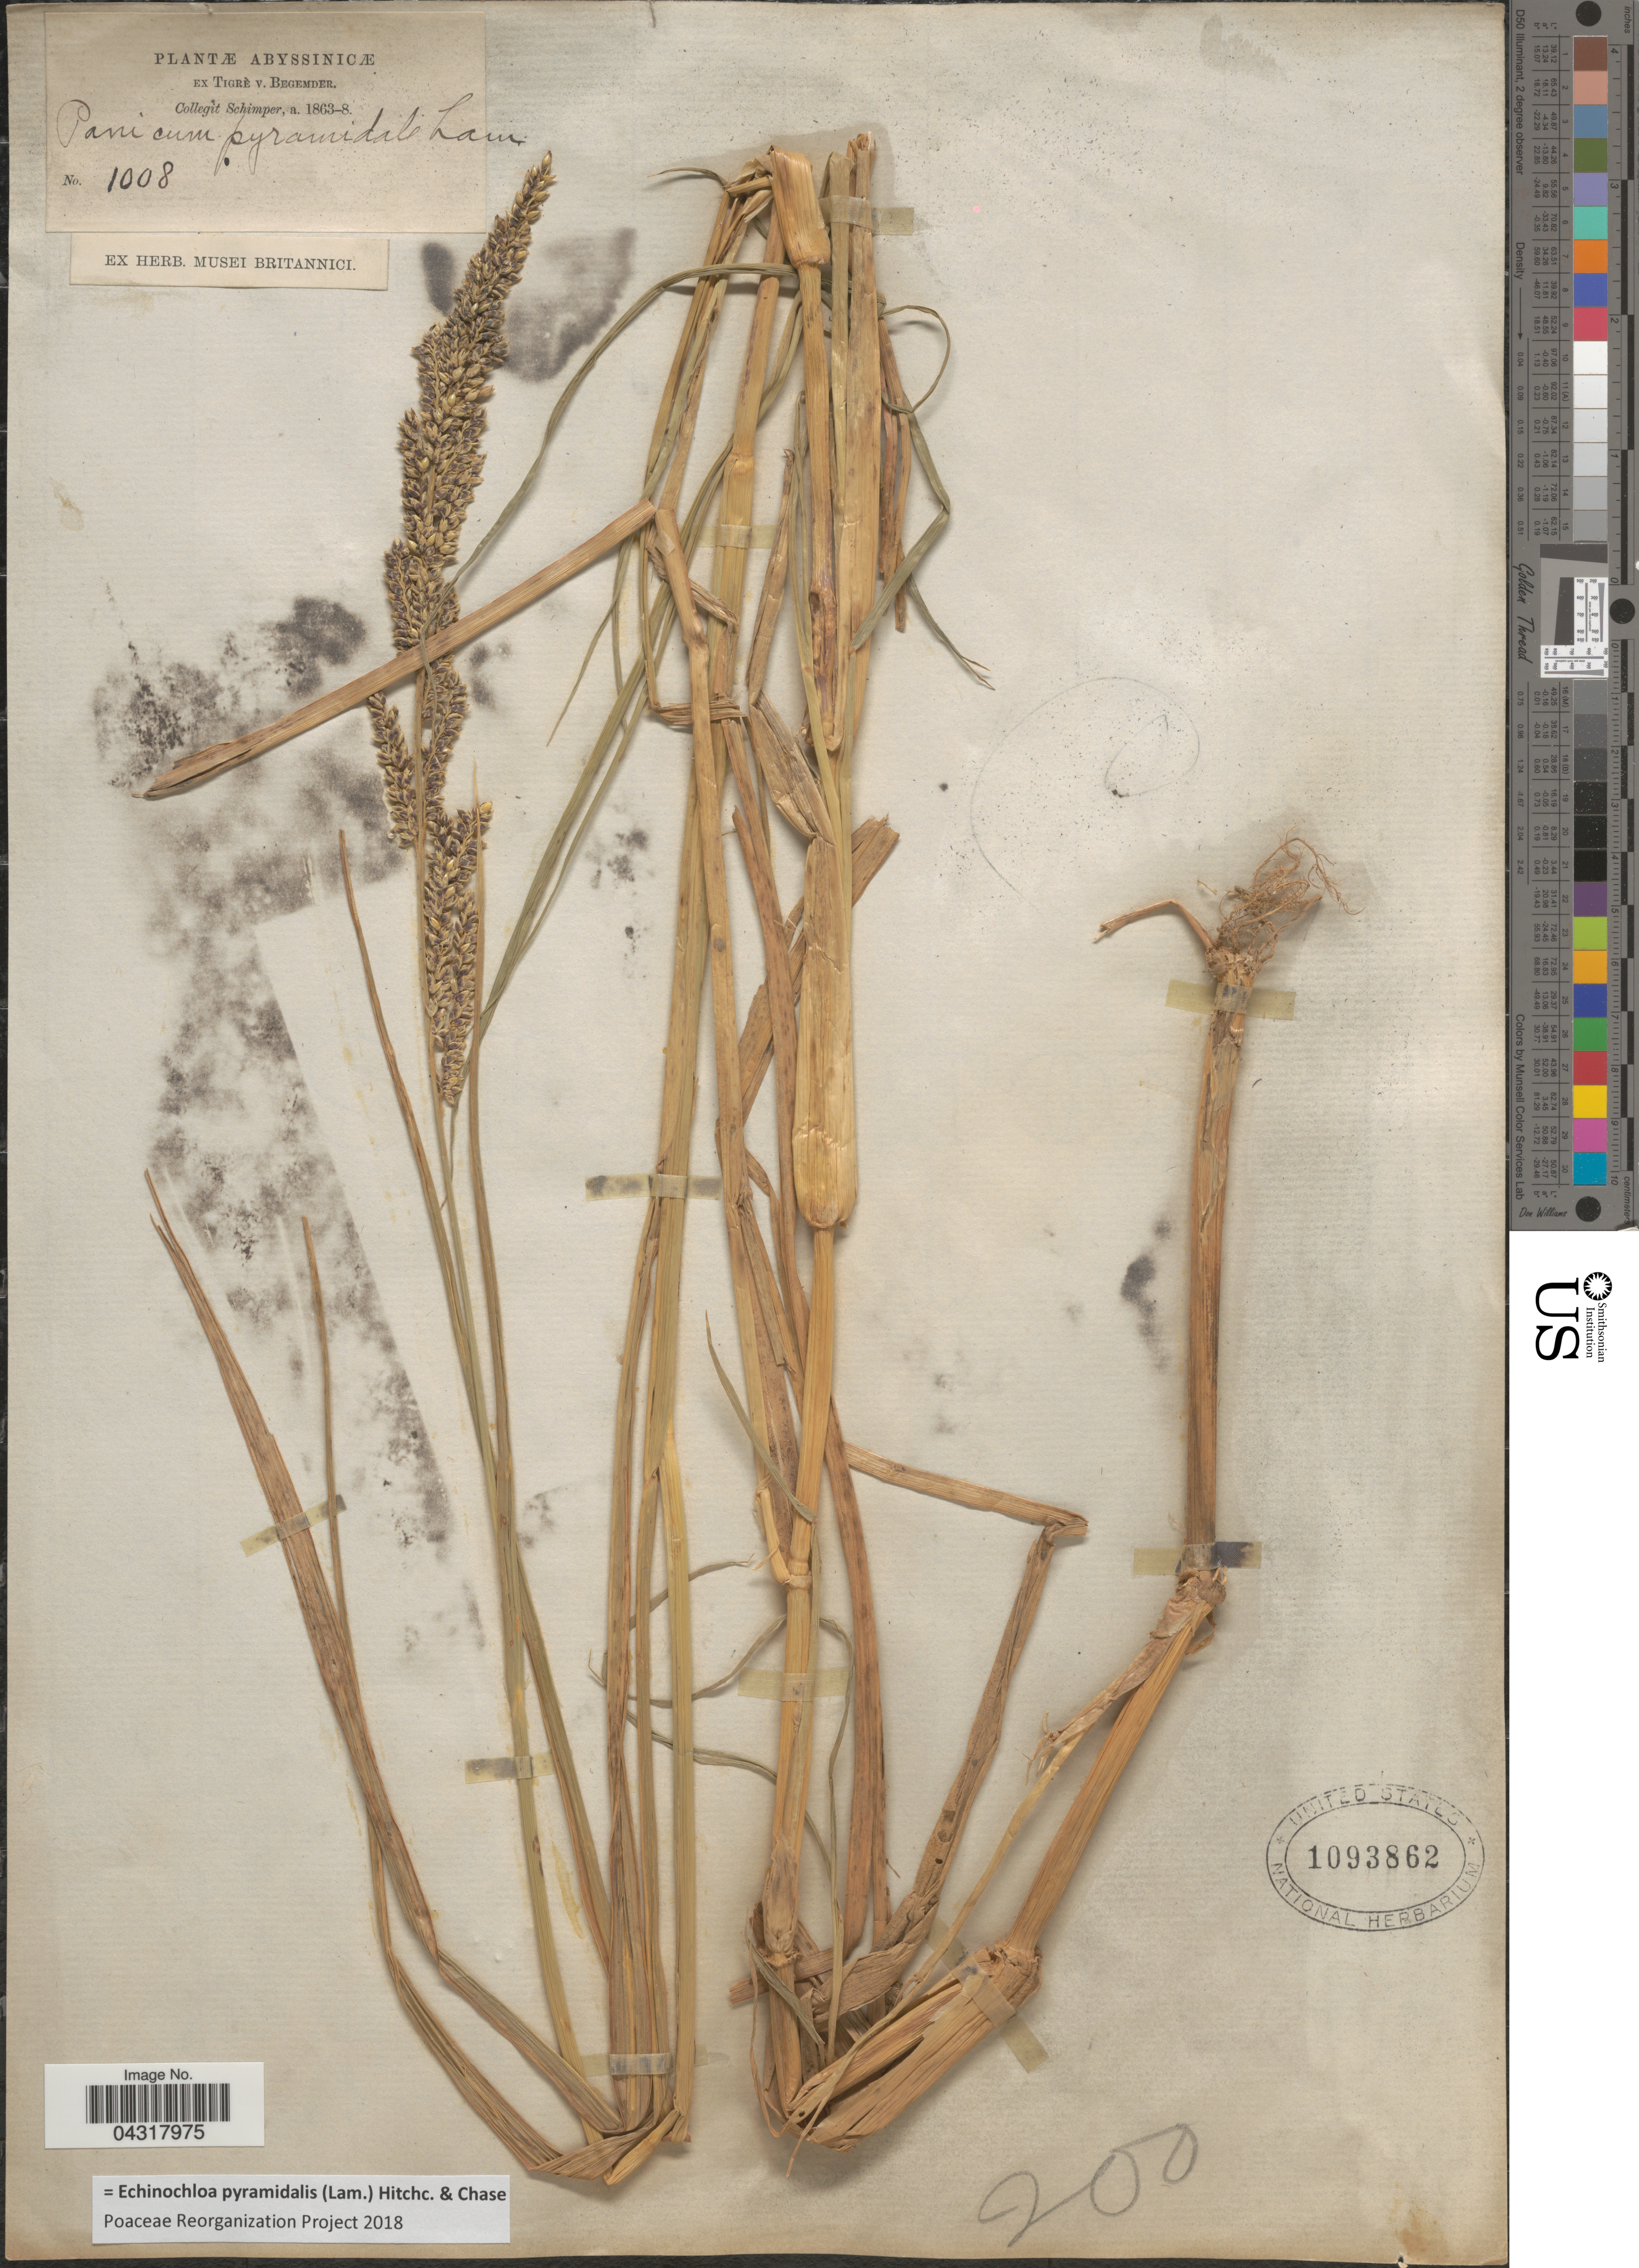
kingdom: Plantae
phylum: Tracheophyta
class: Liliopsida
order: Poales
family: Poaceae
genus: Echinochloa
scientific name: Echinochloa pyramidalis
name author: (Lam.) Hitchc. & Chase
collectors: -. Schimper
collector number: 1008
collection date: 1863/1868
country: Ethiopia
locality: Abyssinicæ.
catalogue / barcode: US 1093862